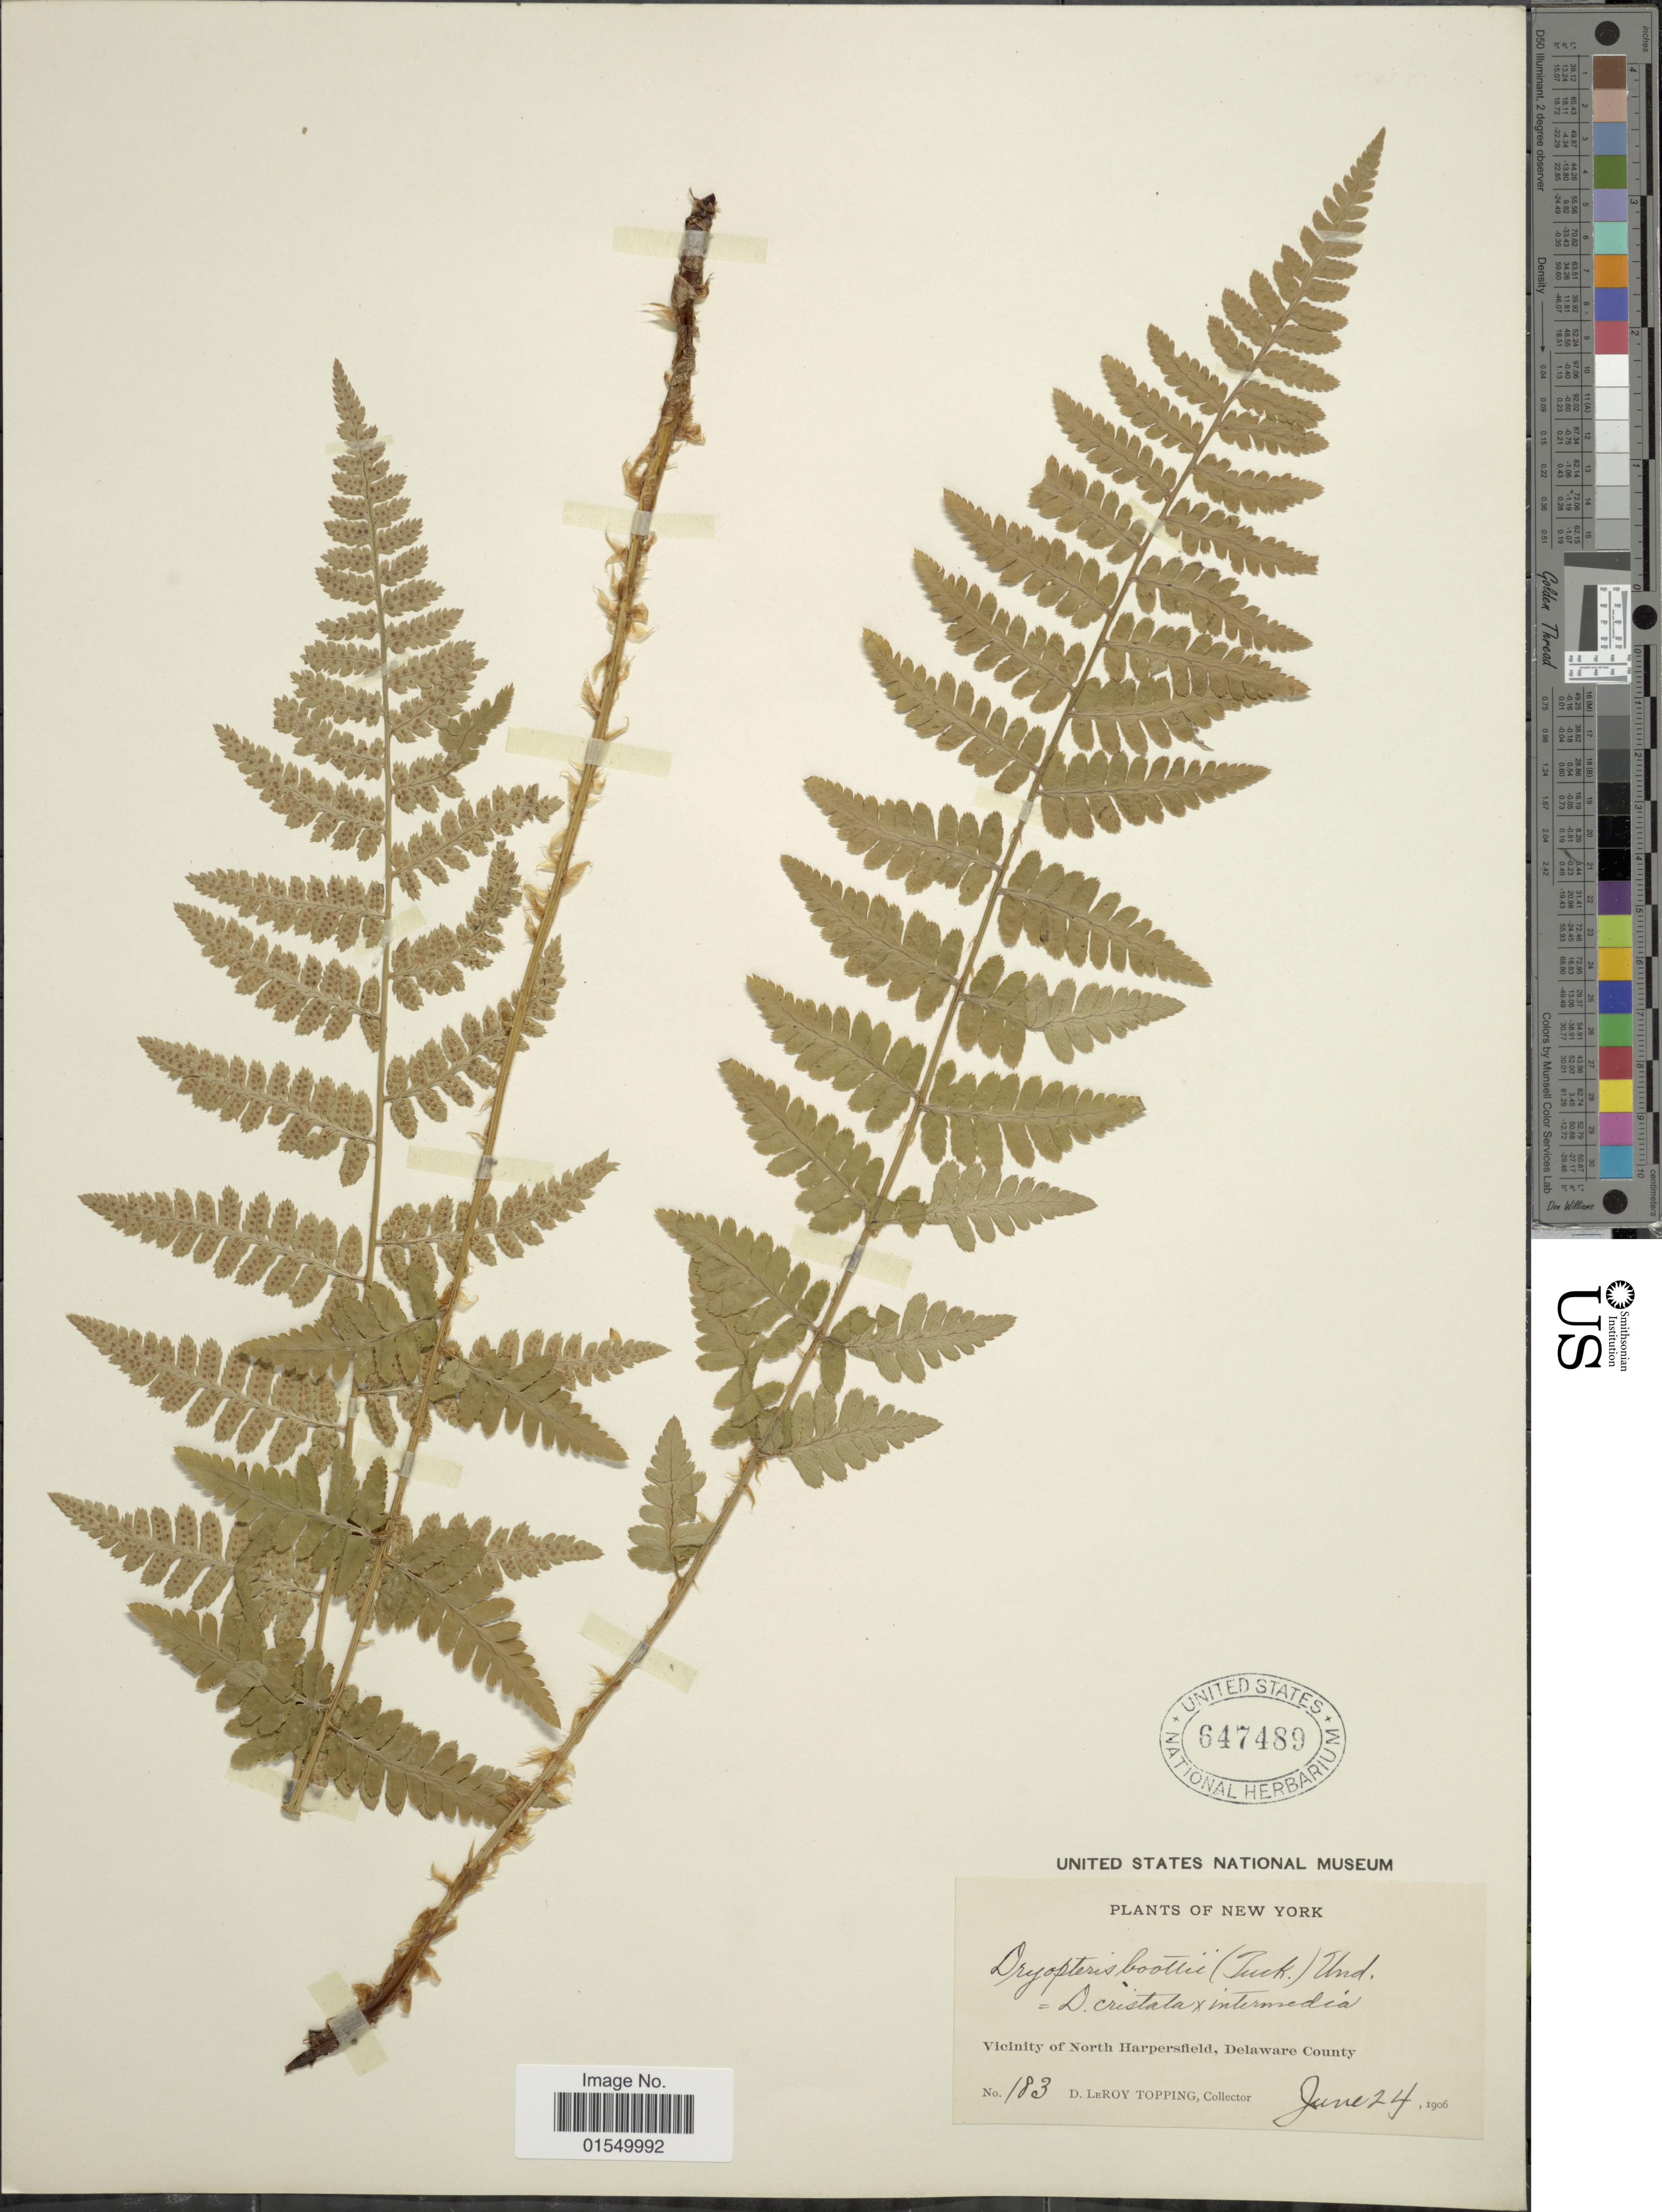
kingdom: Plantae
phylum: Tracheophyta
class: Polypodiopsida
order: Polypodiales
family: Dryopteridaceae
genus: Dryopteris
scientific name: Dryopteris x boottii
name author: Underw.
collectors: D. L. Topping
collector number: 183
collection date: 1906-06-24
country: United States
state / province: New York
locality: Vicinity of North Harperfield, Delaware County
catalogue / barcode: US 647489